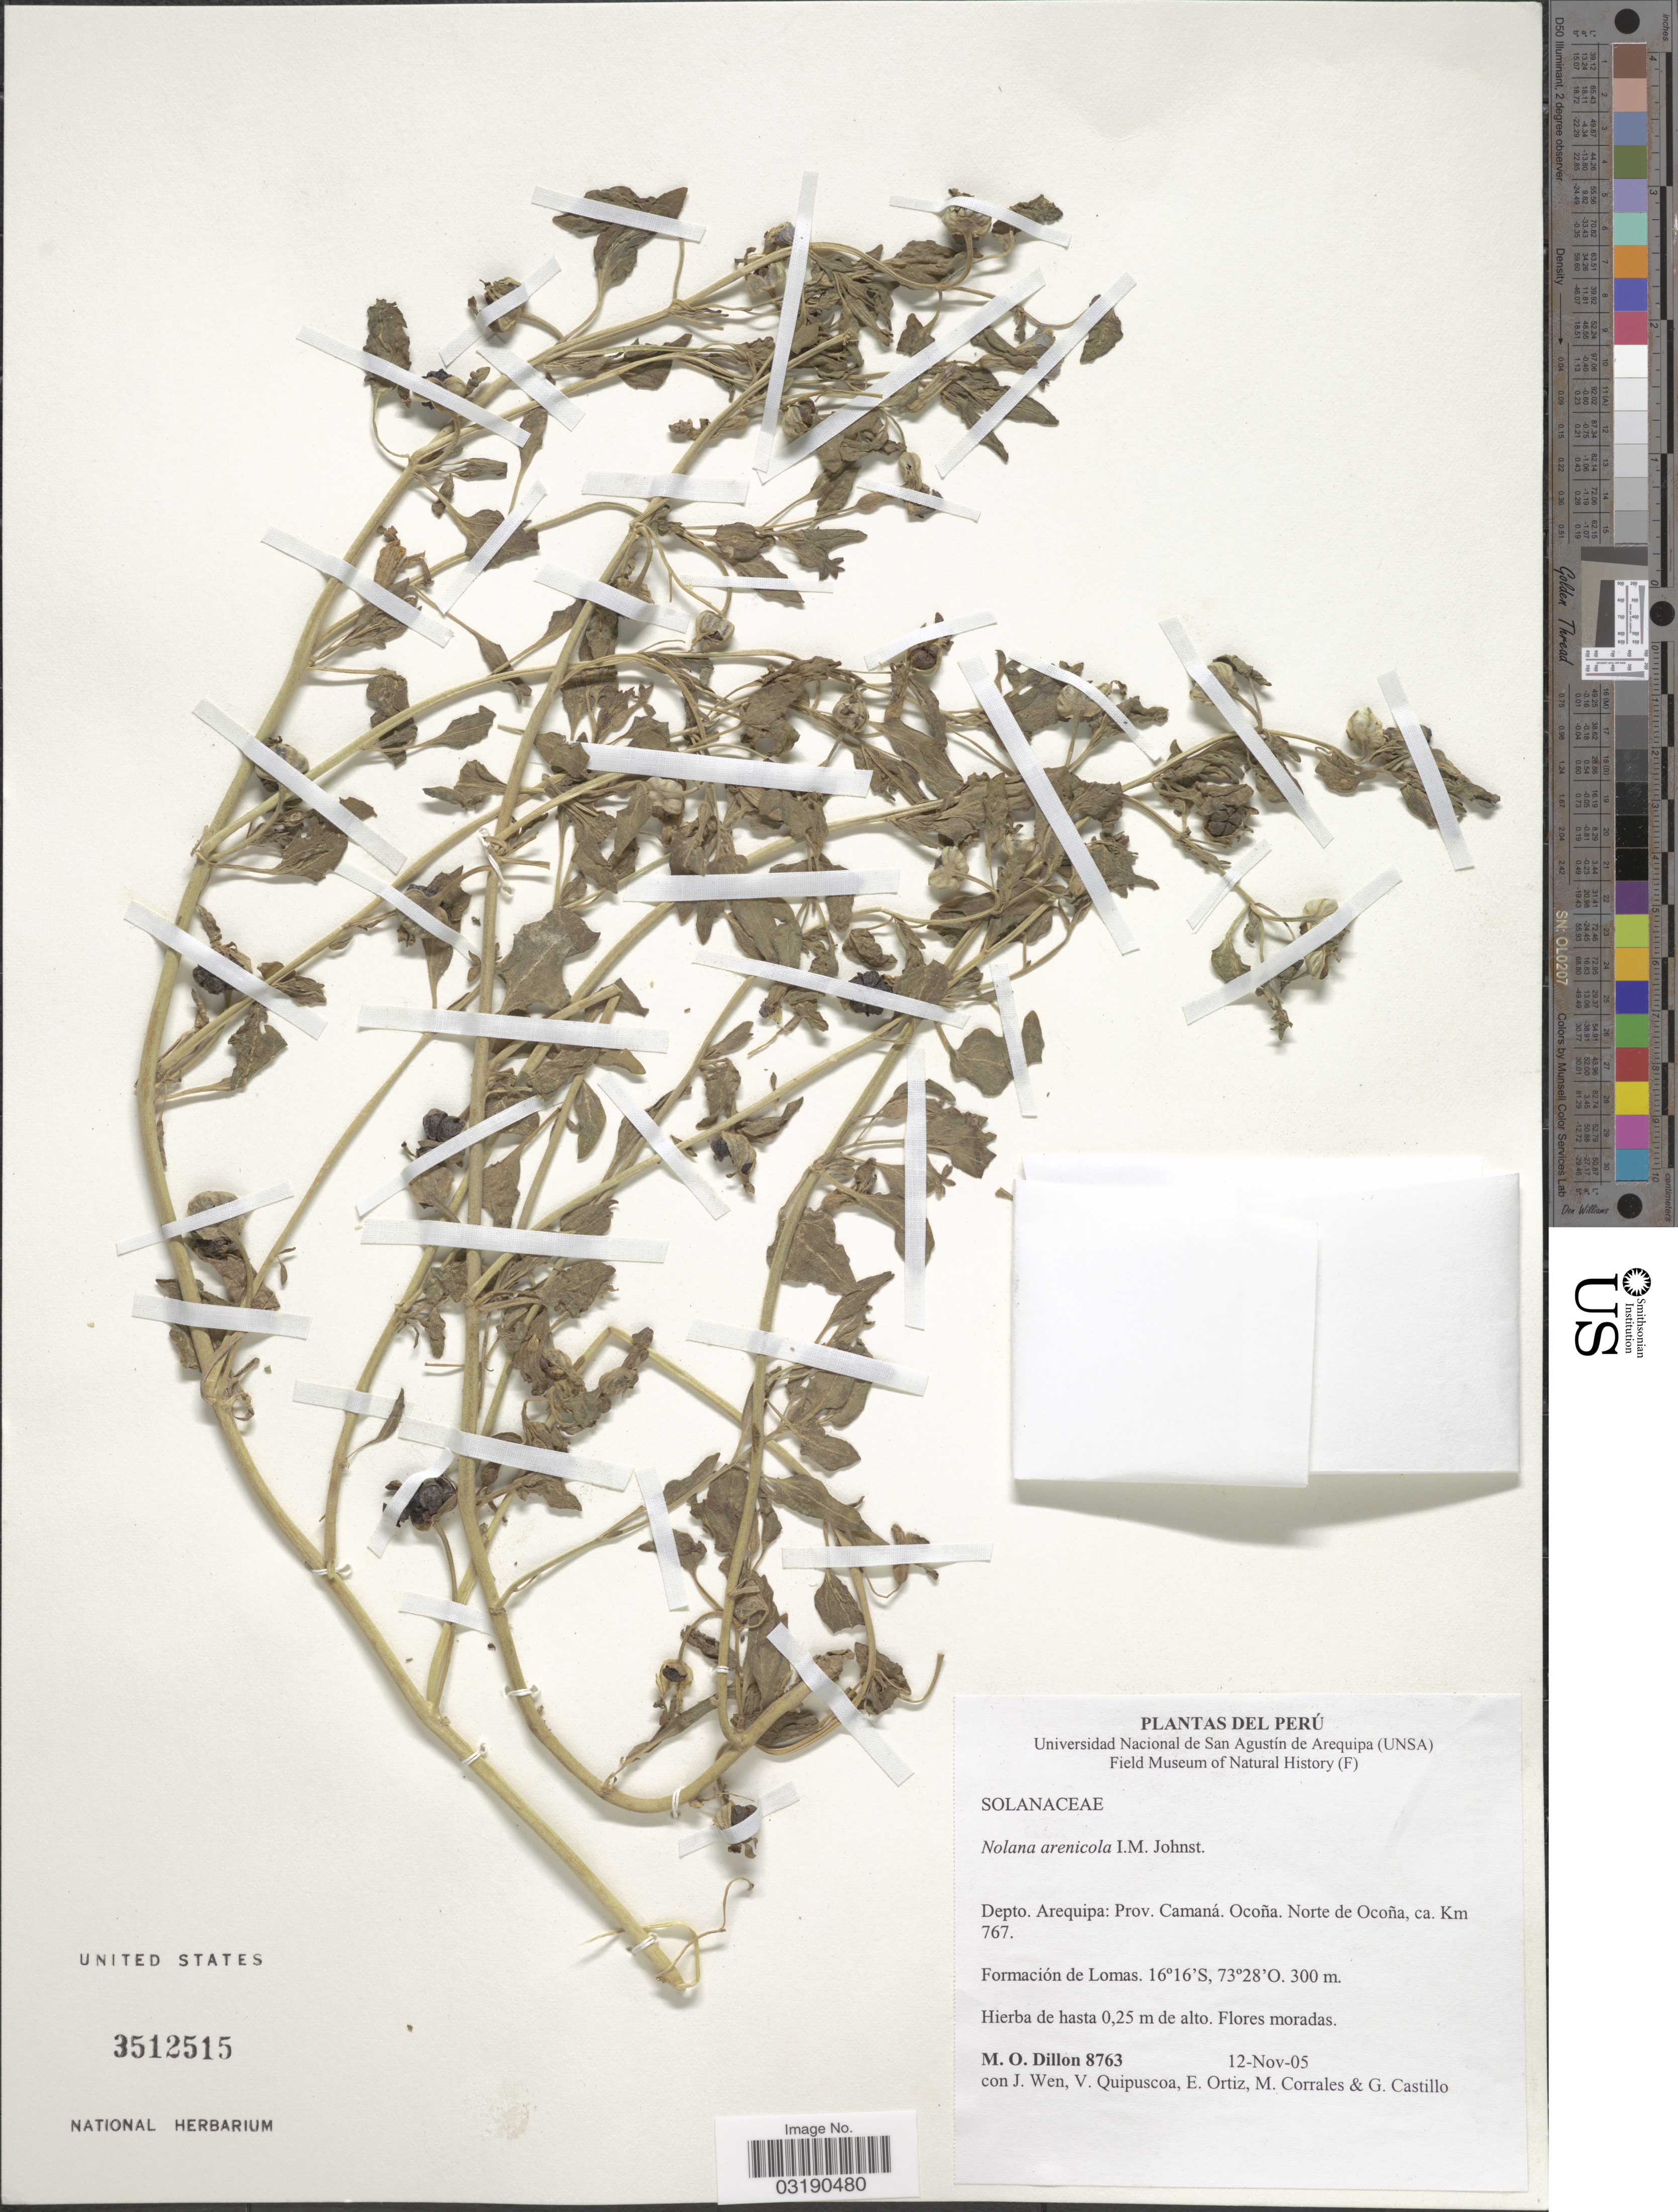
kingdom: Plantae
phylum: Tracheophyta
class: Magnoliopsida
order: Solanales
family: Solanaceae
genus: Nolana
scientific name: Nolana arenicola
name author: I.M. Johnst.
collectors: M. O. Dillon, J. Wen, V. Quipuscoa, E. Ortiz & et al.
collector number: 8763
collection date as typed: Transcribed d/m/y: 12/11/5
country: Peru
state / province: Arequipa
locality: Depto. Arequipa: Prov. Camaná. Ocoña, ca. Km 767.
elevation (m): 300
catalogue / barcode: US 3512515